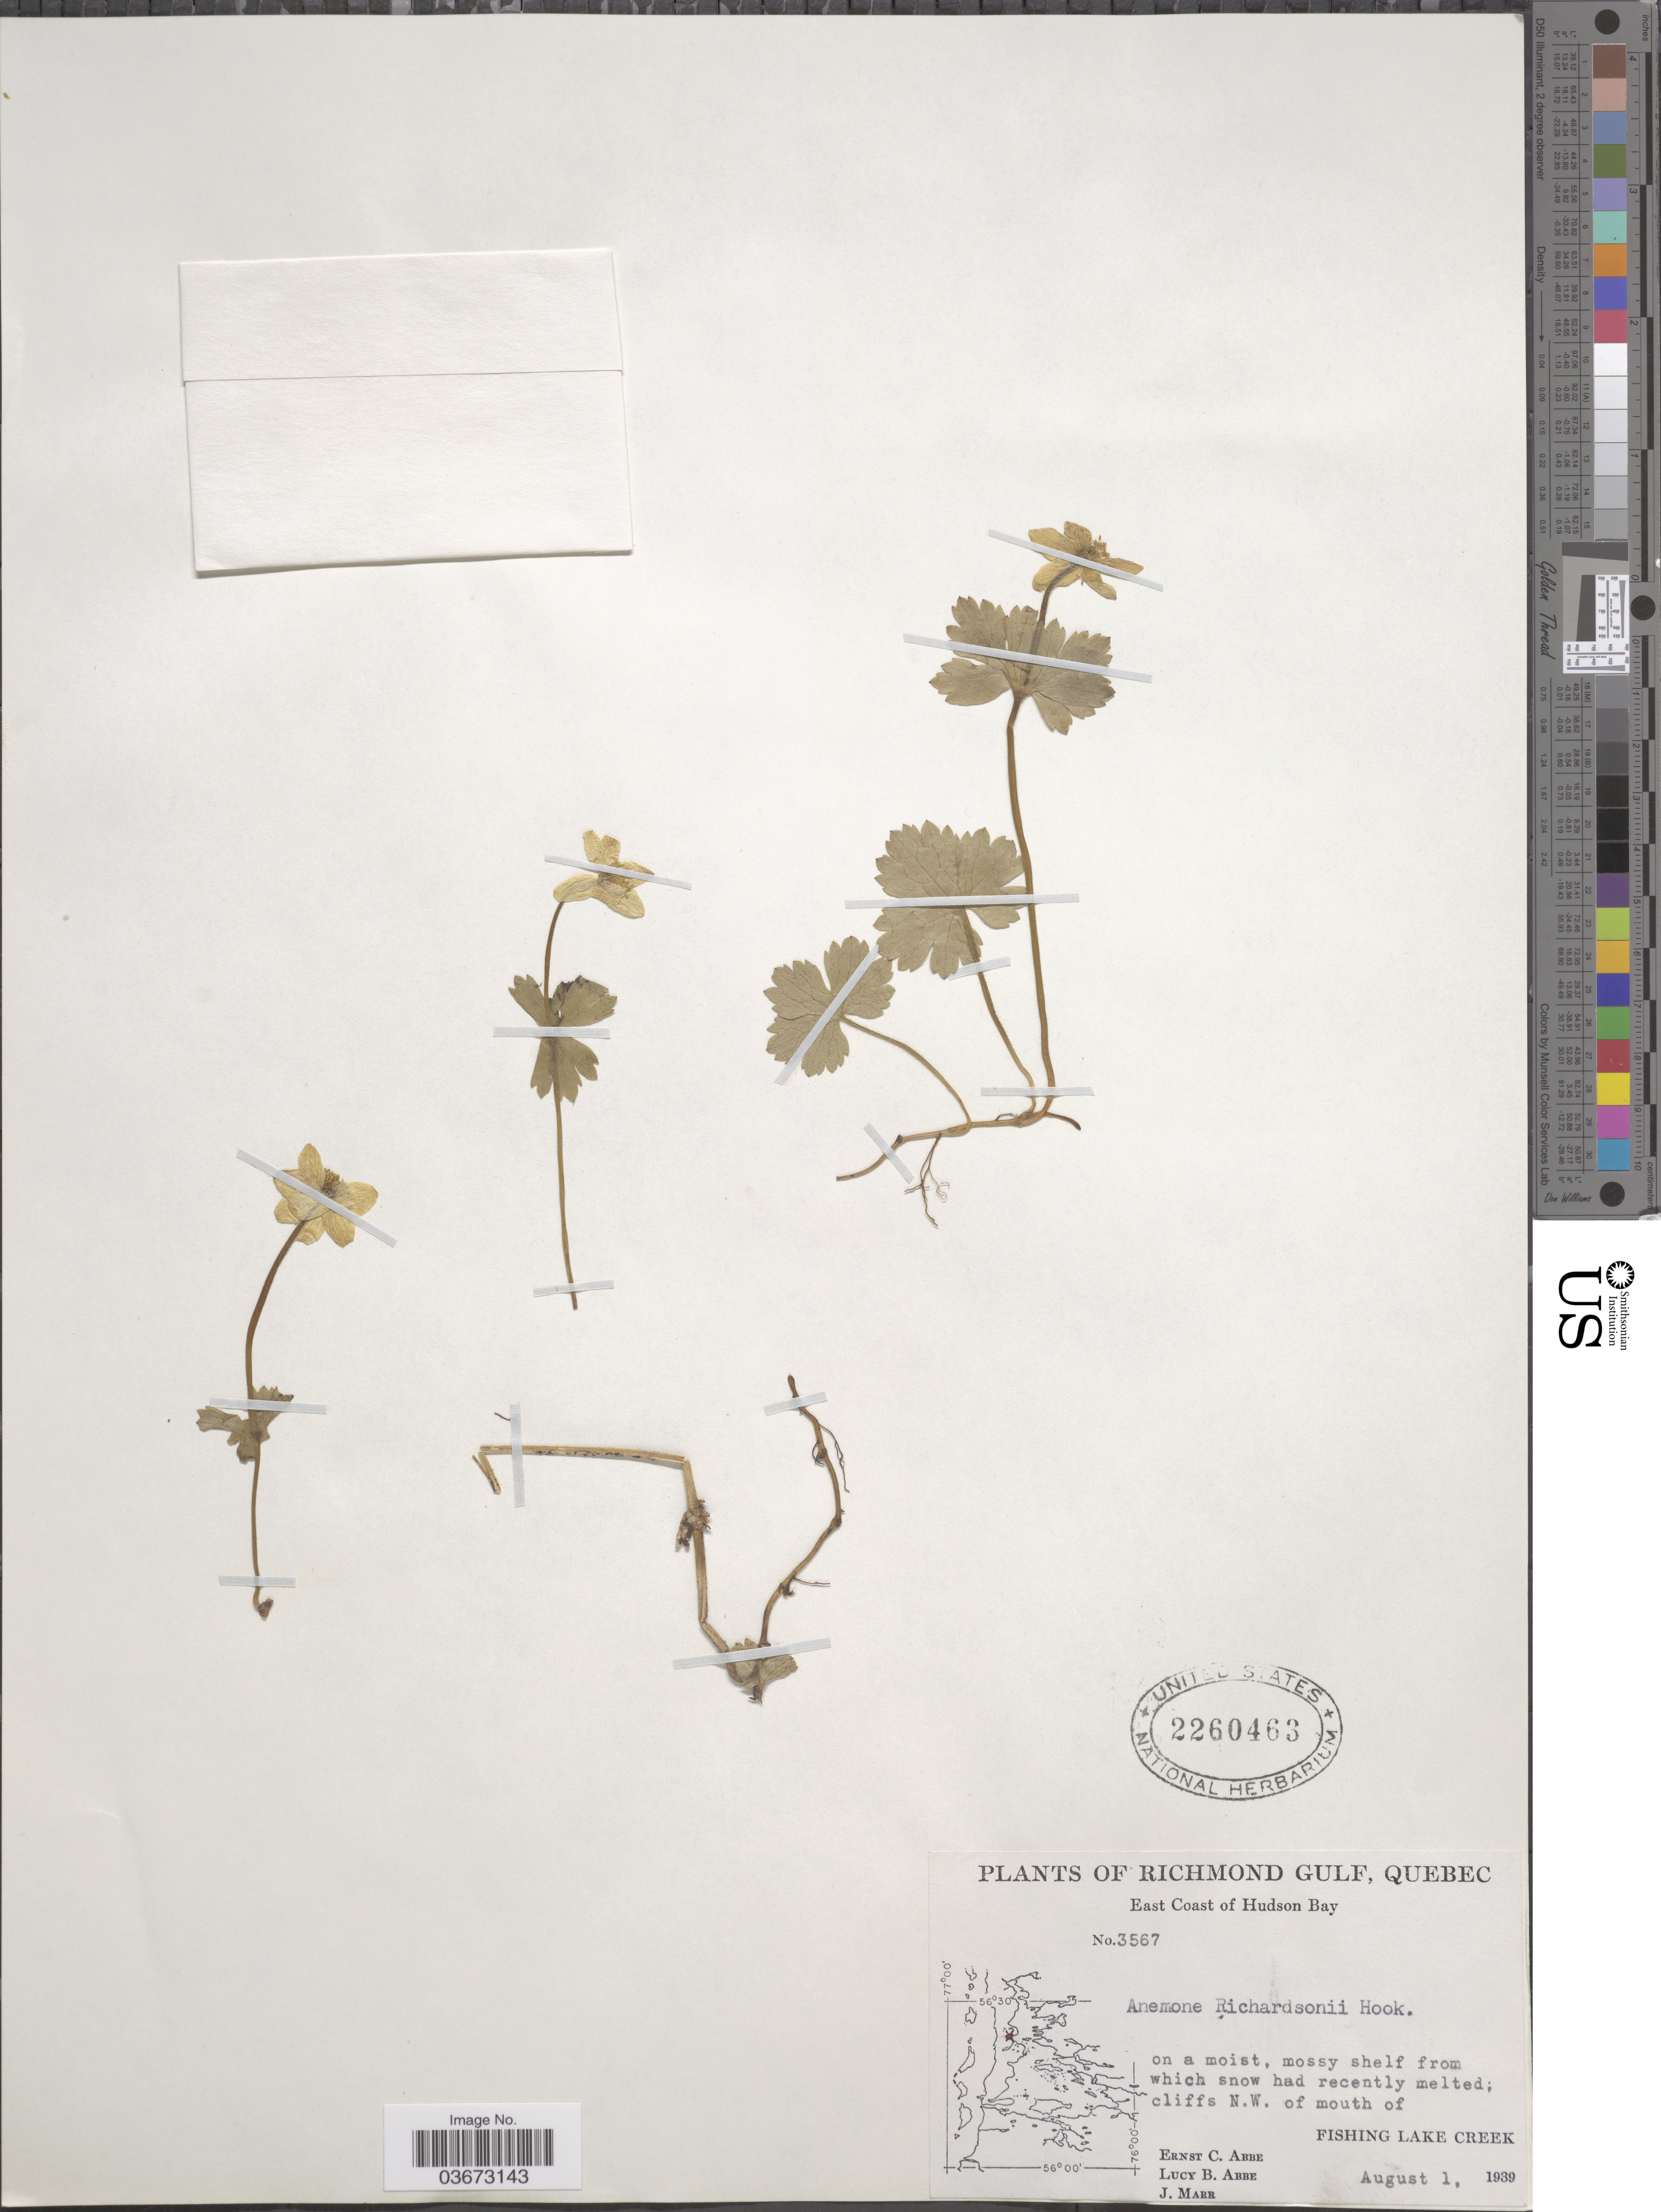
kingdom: Plantae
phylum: Tracheophyta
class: Magnoliopsida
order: Ranunculales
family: Ranunculaceae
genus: Anemone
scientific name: Anemone richardsonii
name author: Hook.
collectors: E. C. Abbe, L. B. Abbe & J. Marr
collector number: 3567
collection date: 1939-08-01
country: Canada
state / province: Quebec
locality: Richmond Gulf. East Coast of Hudson Bay. Cliffs N.W. of mouth of Fishing Lake Creek.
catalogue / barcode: US 2260463